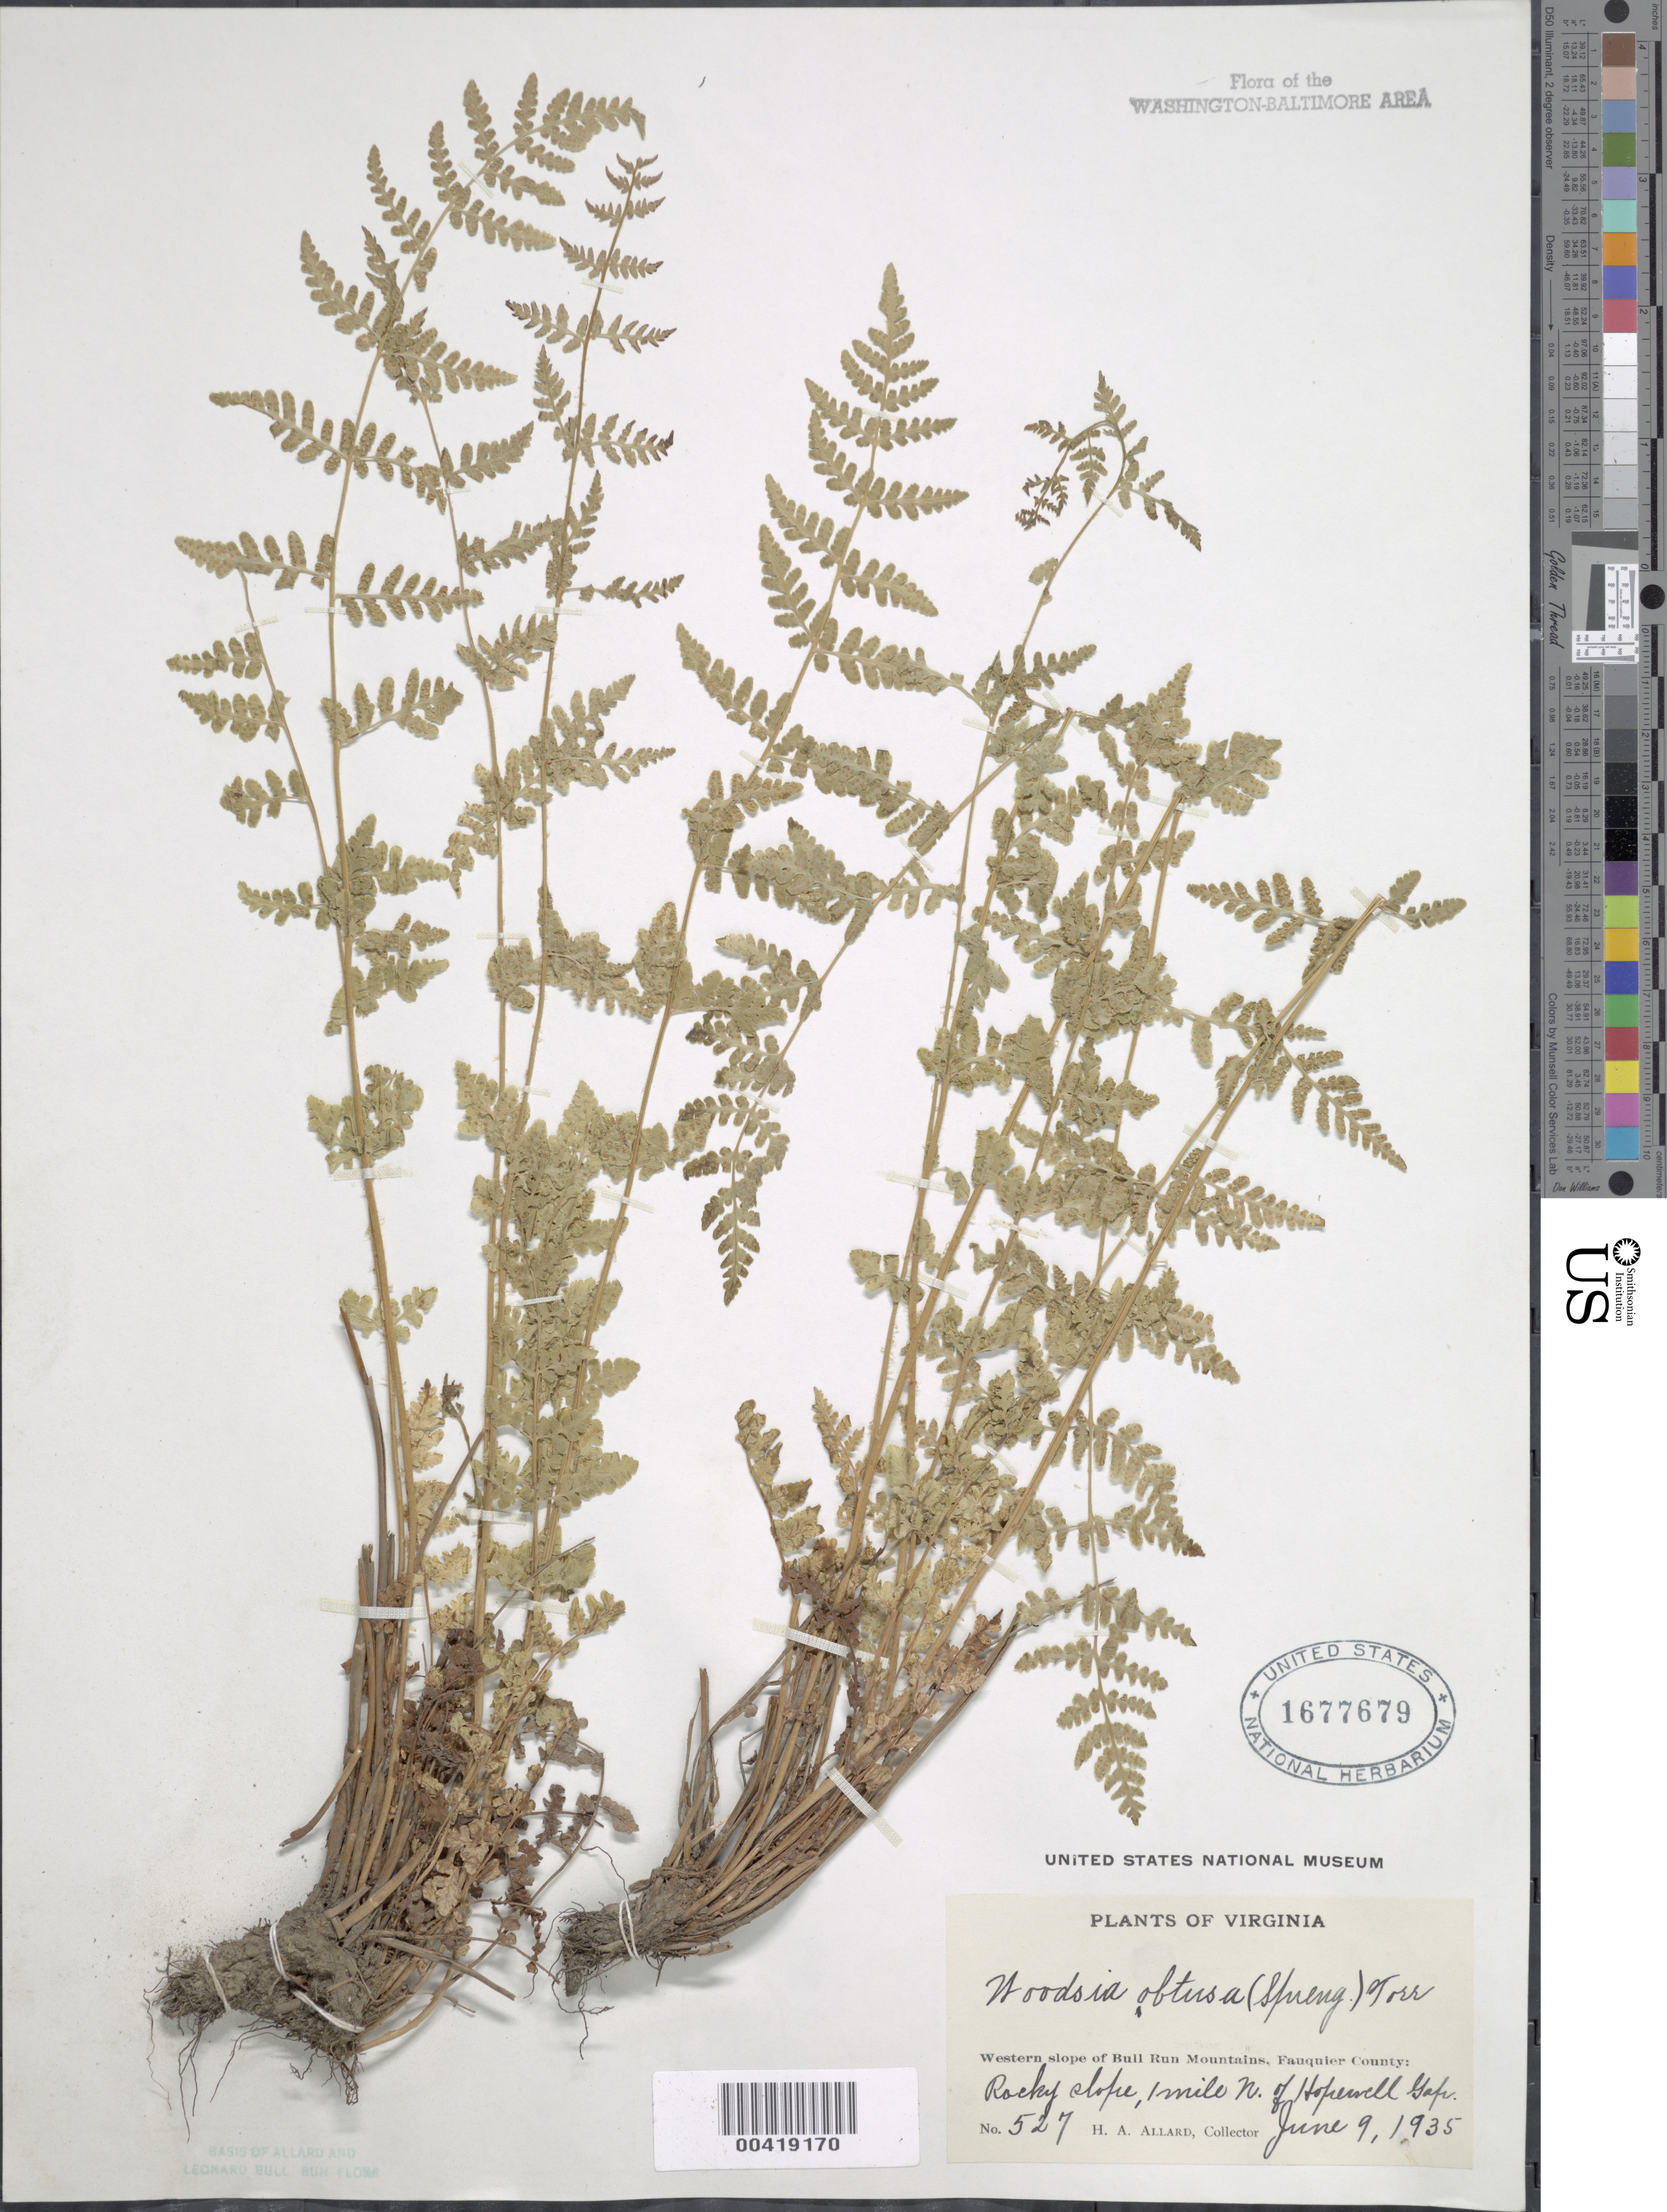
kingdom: Plantae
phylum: Tracheophyta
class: Polypodiopsida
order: Polypodiales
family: Woodsiaceae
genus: Woodsia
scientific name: Woodsia obtusa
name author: (Spreng.) Torr.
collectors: H. A. Allard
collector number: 527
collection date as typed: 09 Jun 1935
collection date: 1935-06-09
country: United States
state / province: Virginia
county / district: Fauquier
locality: North of Hopewell Gap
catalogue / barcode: US 1677679